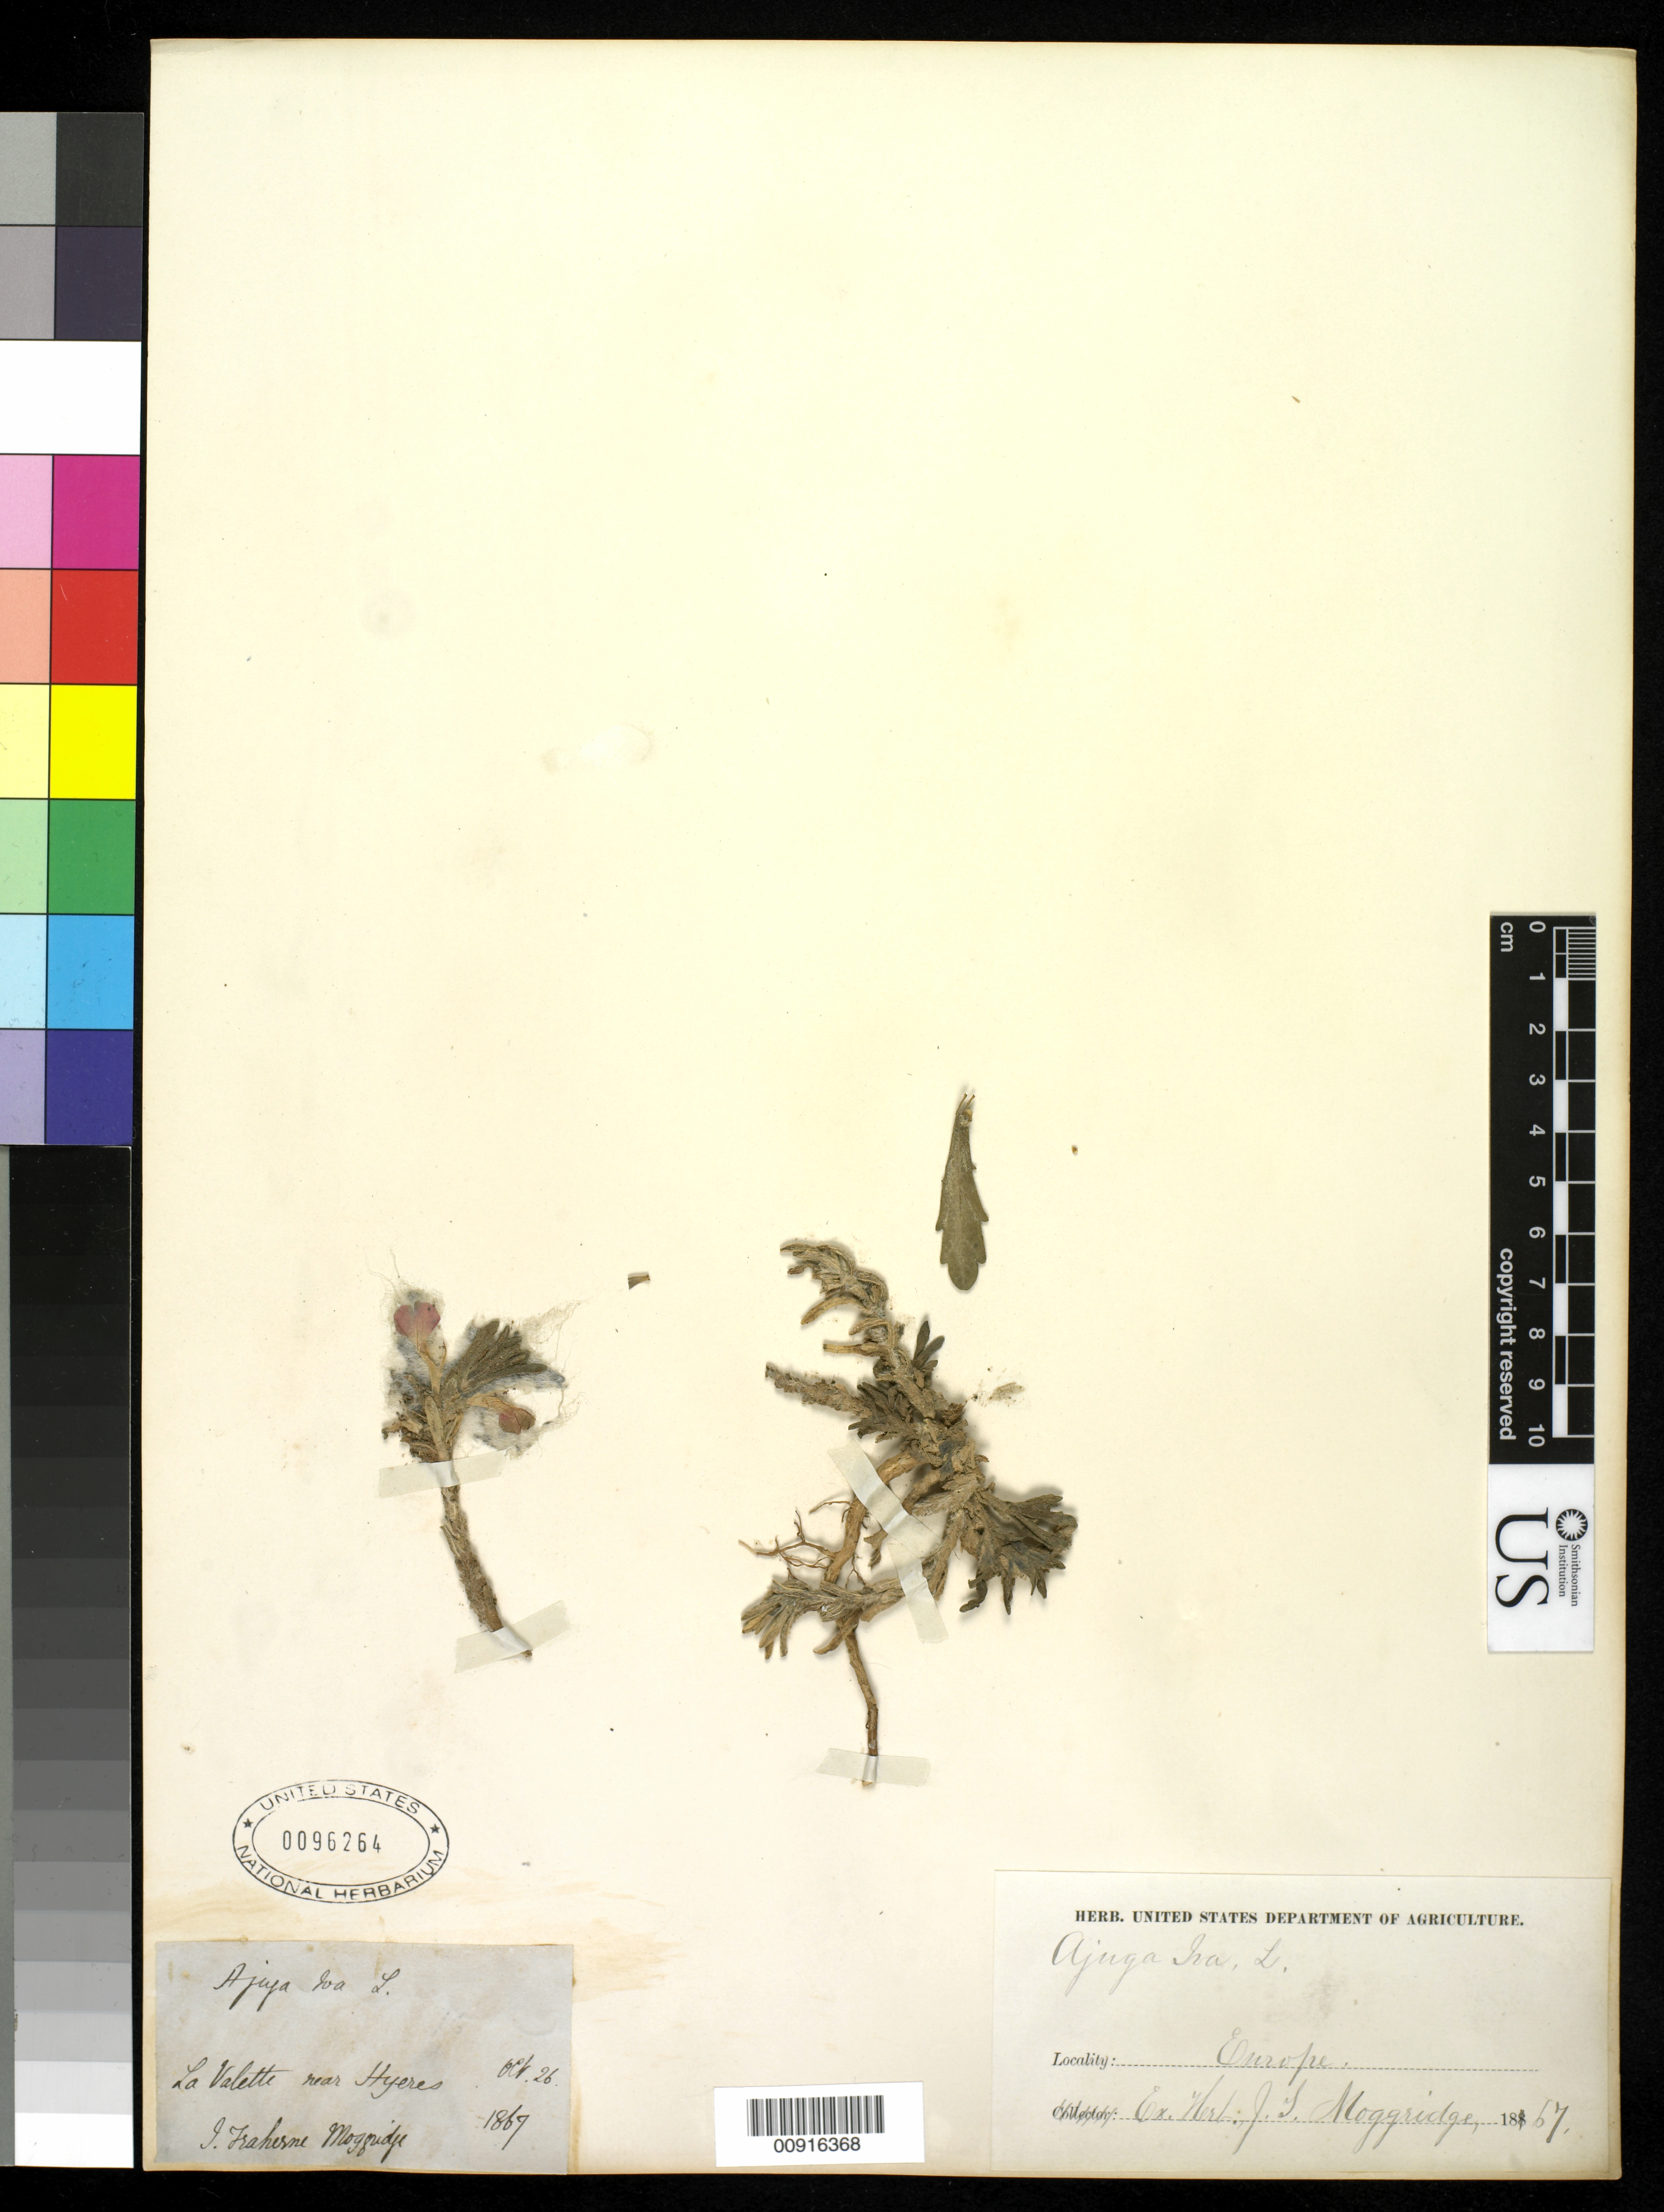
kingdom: Plantae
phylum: Tracheophyta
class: Magnoliopsida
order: Lamiales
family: Lamiaceae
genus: Ajuga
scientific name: Ajuga iva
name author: (L.) Schreb.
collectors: J. T. Moggridge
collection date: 1867-10-26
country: France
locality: La Valette near Hyeres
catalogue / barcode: US 96264